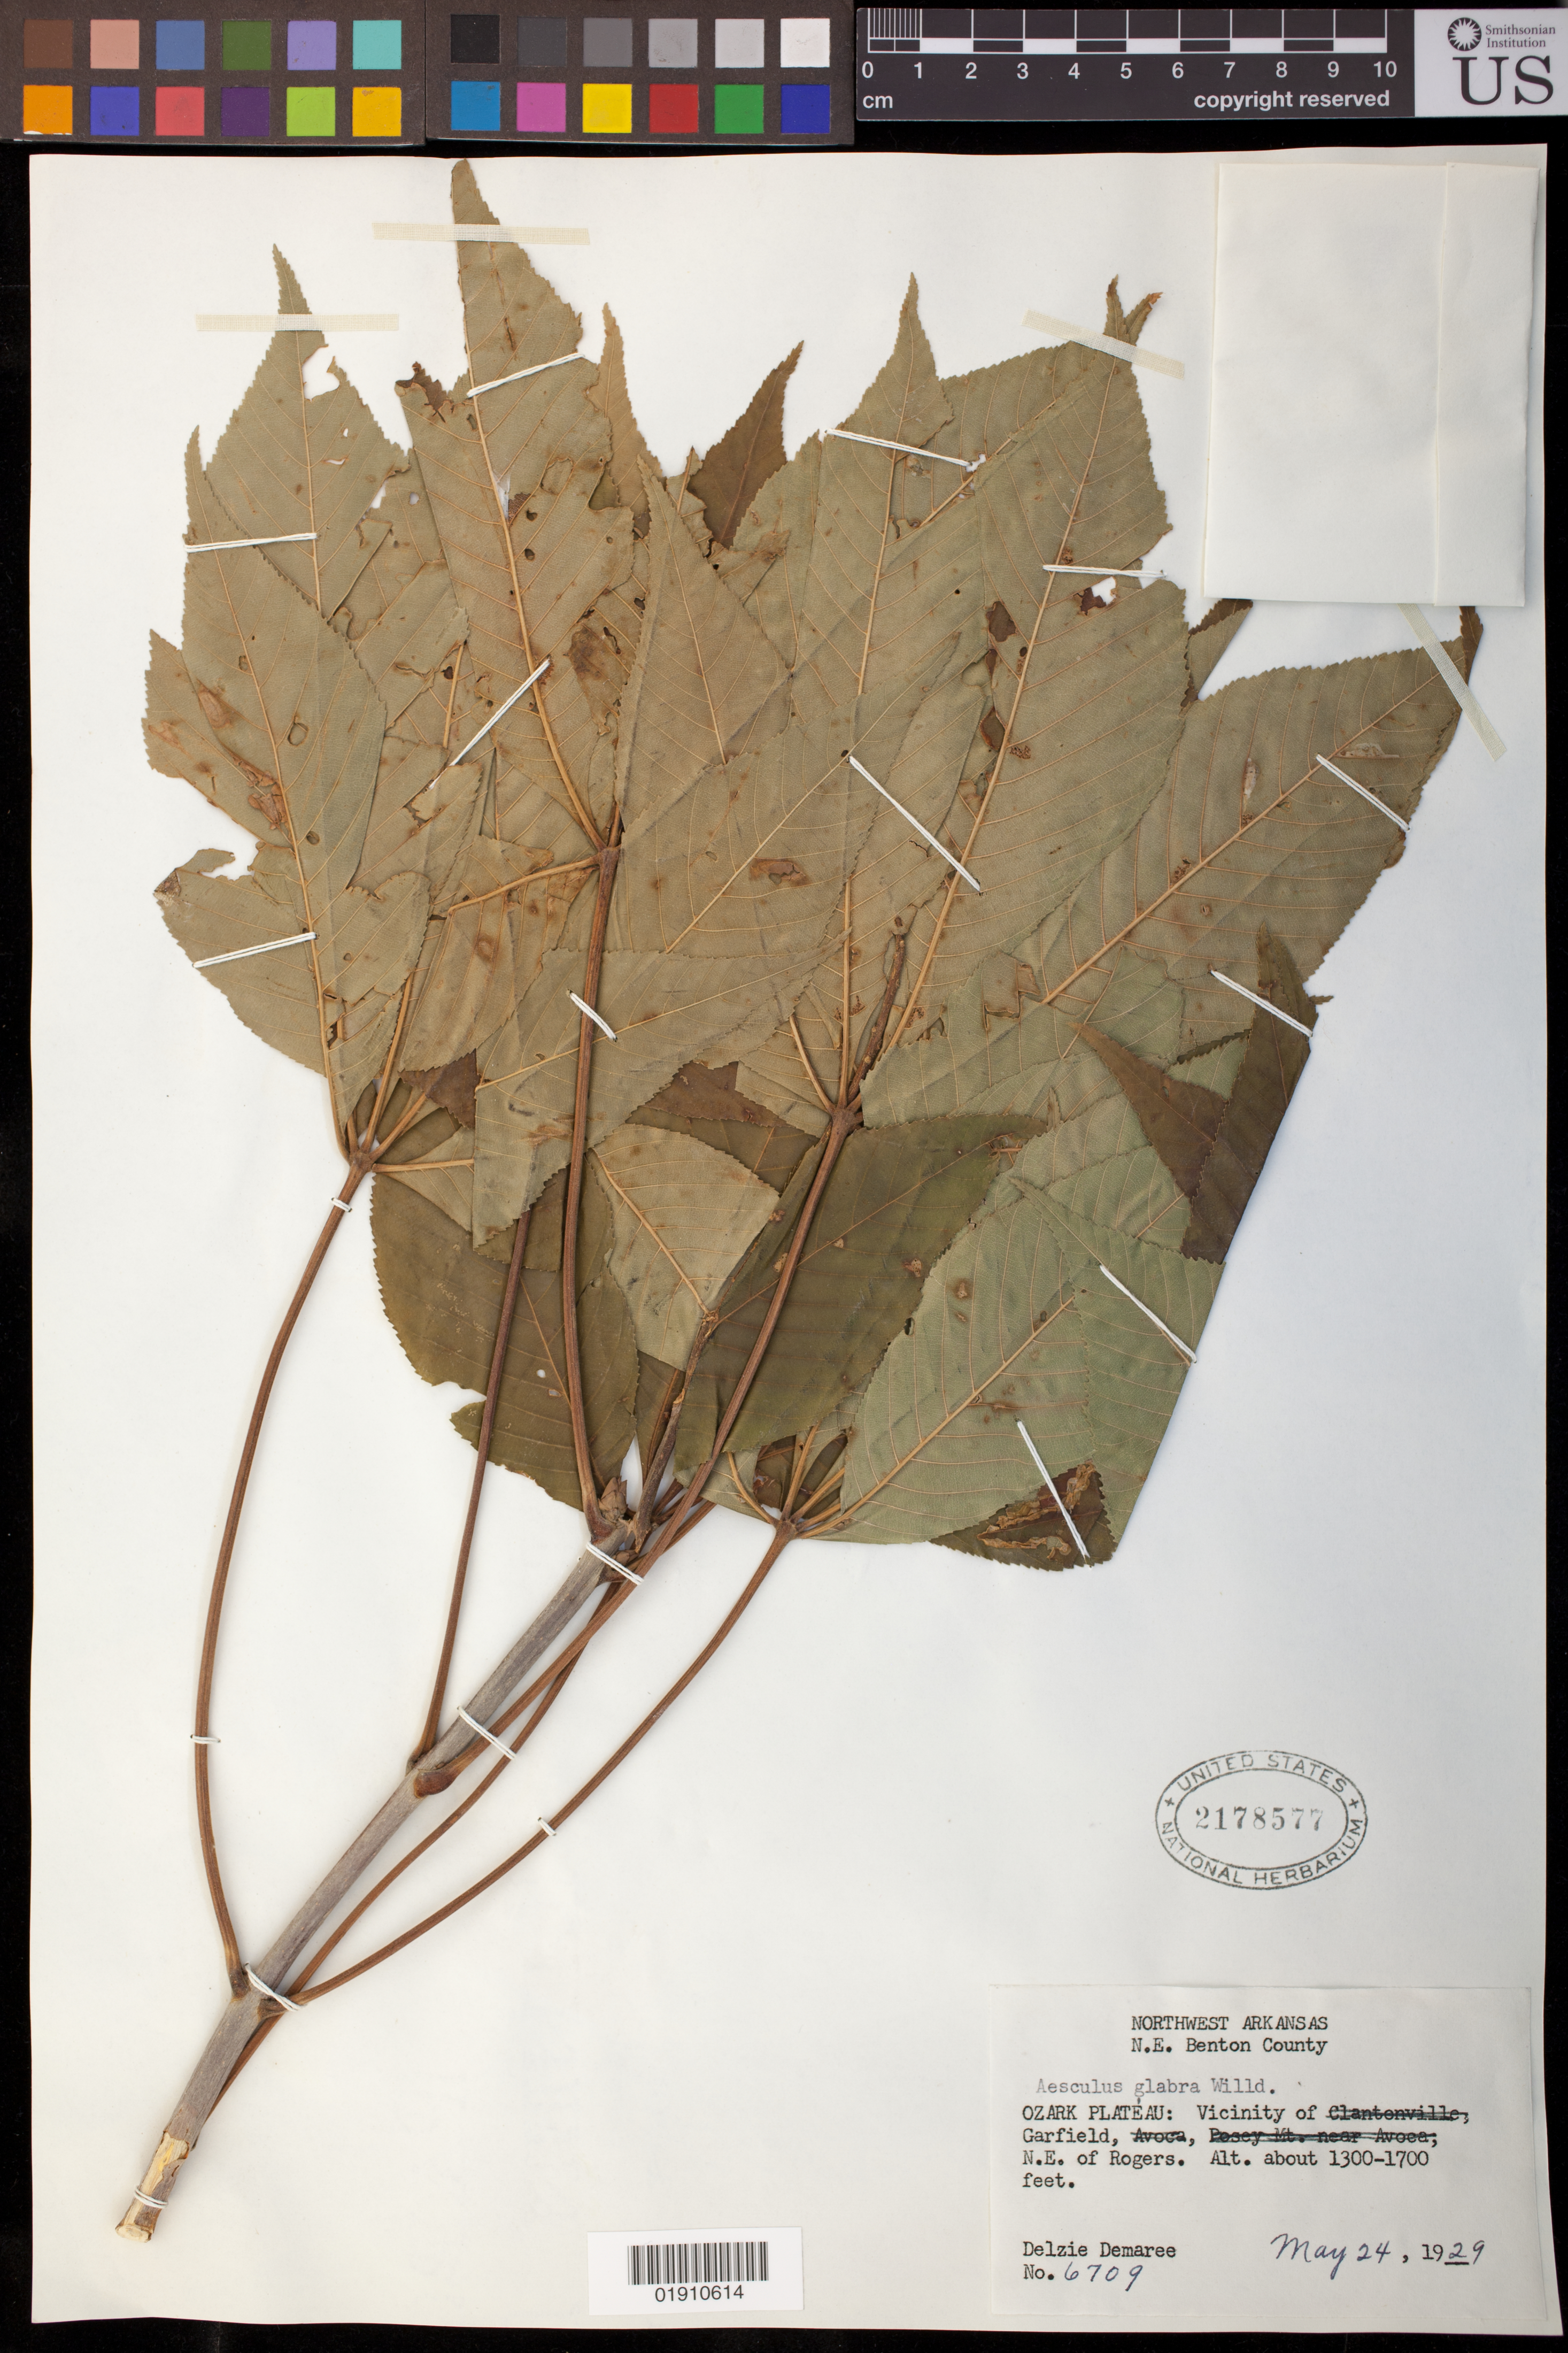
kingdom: Plantae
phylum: Tracheophyta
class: Magnoliopsida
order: Sapindales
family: Sapindaceae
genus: Aesculus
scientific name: Aesculus glabra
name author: Willd.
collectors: D. Demaree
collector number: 6709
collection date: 1929-05-24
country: United States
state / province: Arkansas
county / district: Benton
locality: N.E. Benton County; Ozark Plateau: Vicinity of Garfield, N.E. of Rogers.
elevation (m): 396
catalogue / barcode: US 2178577